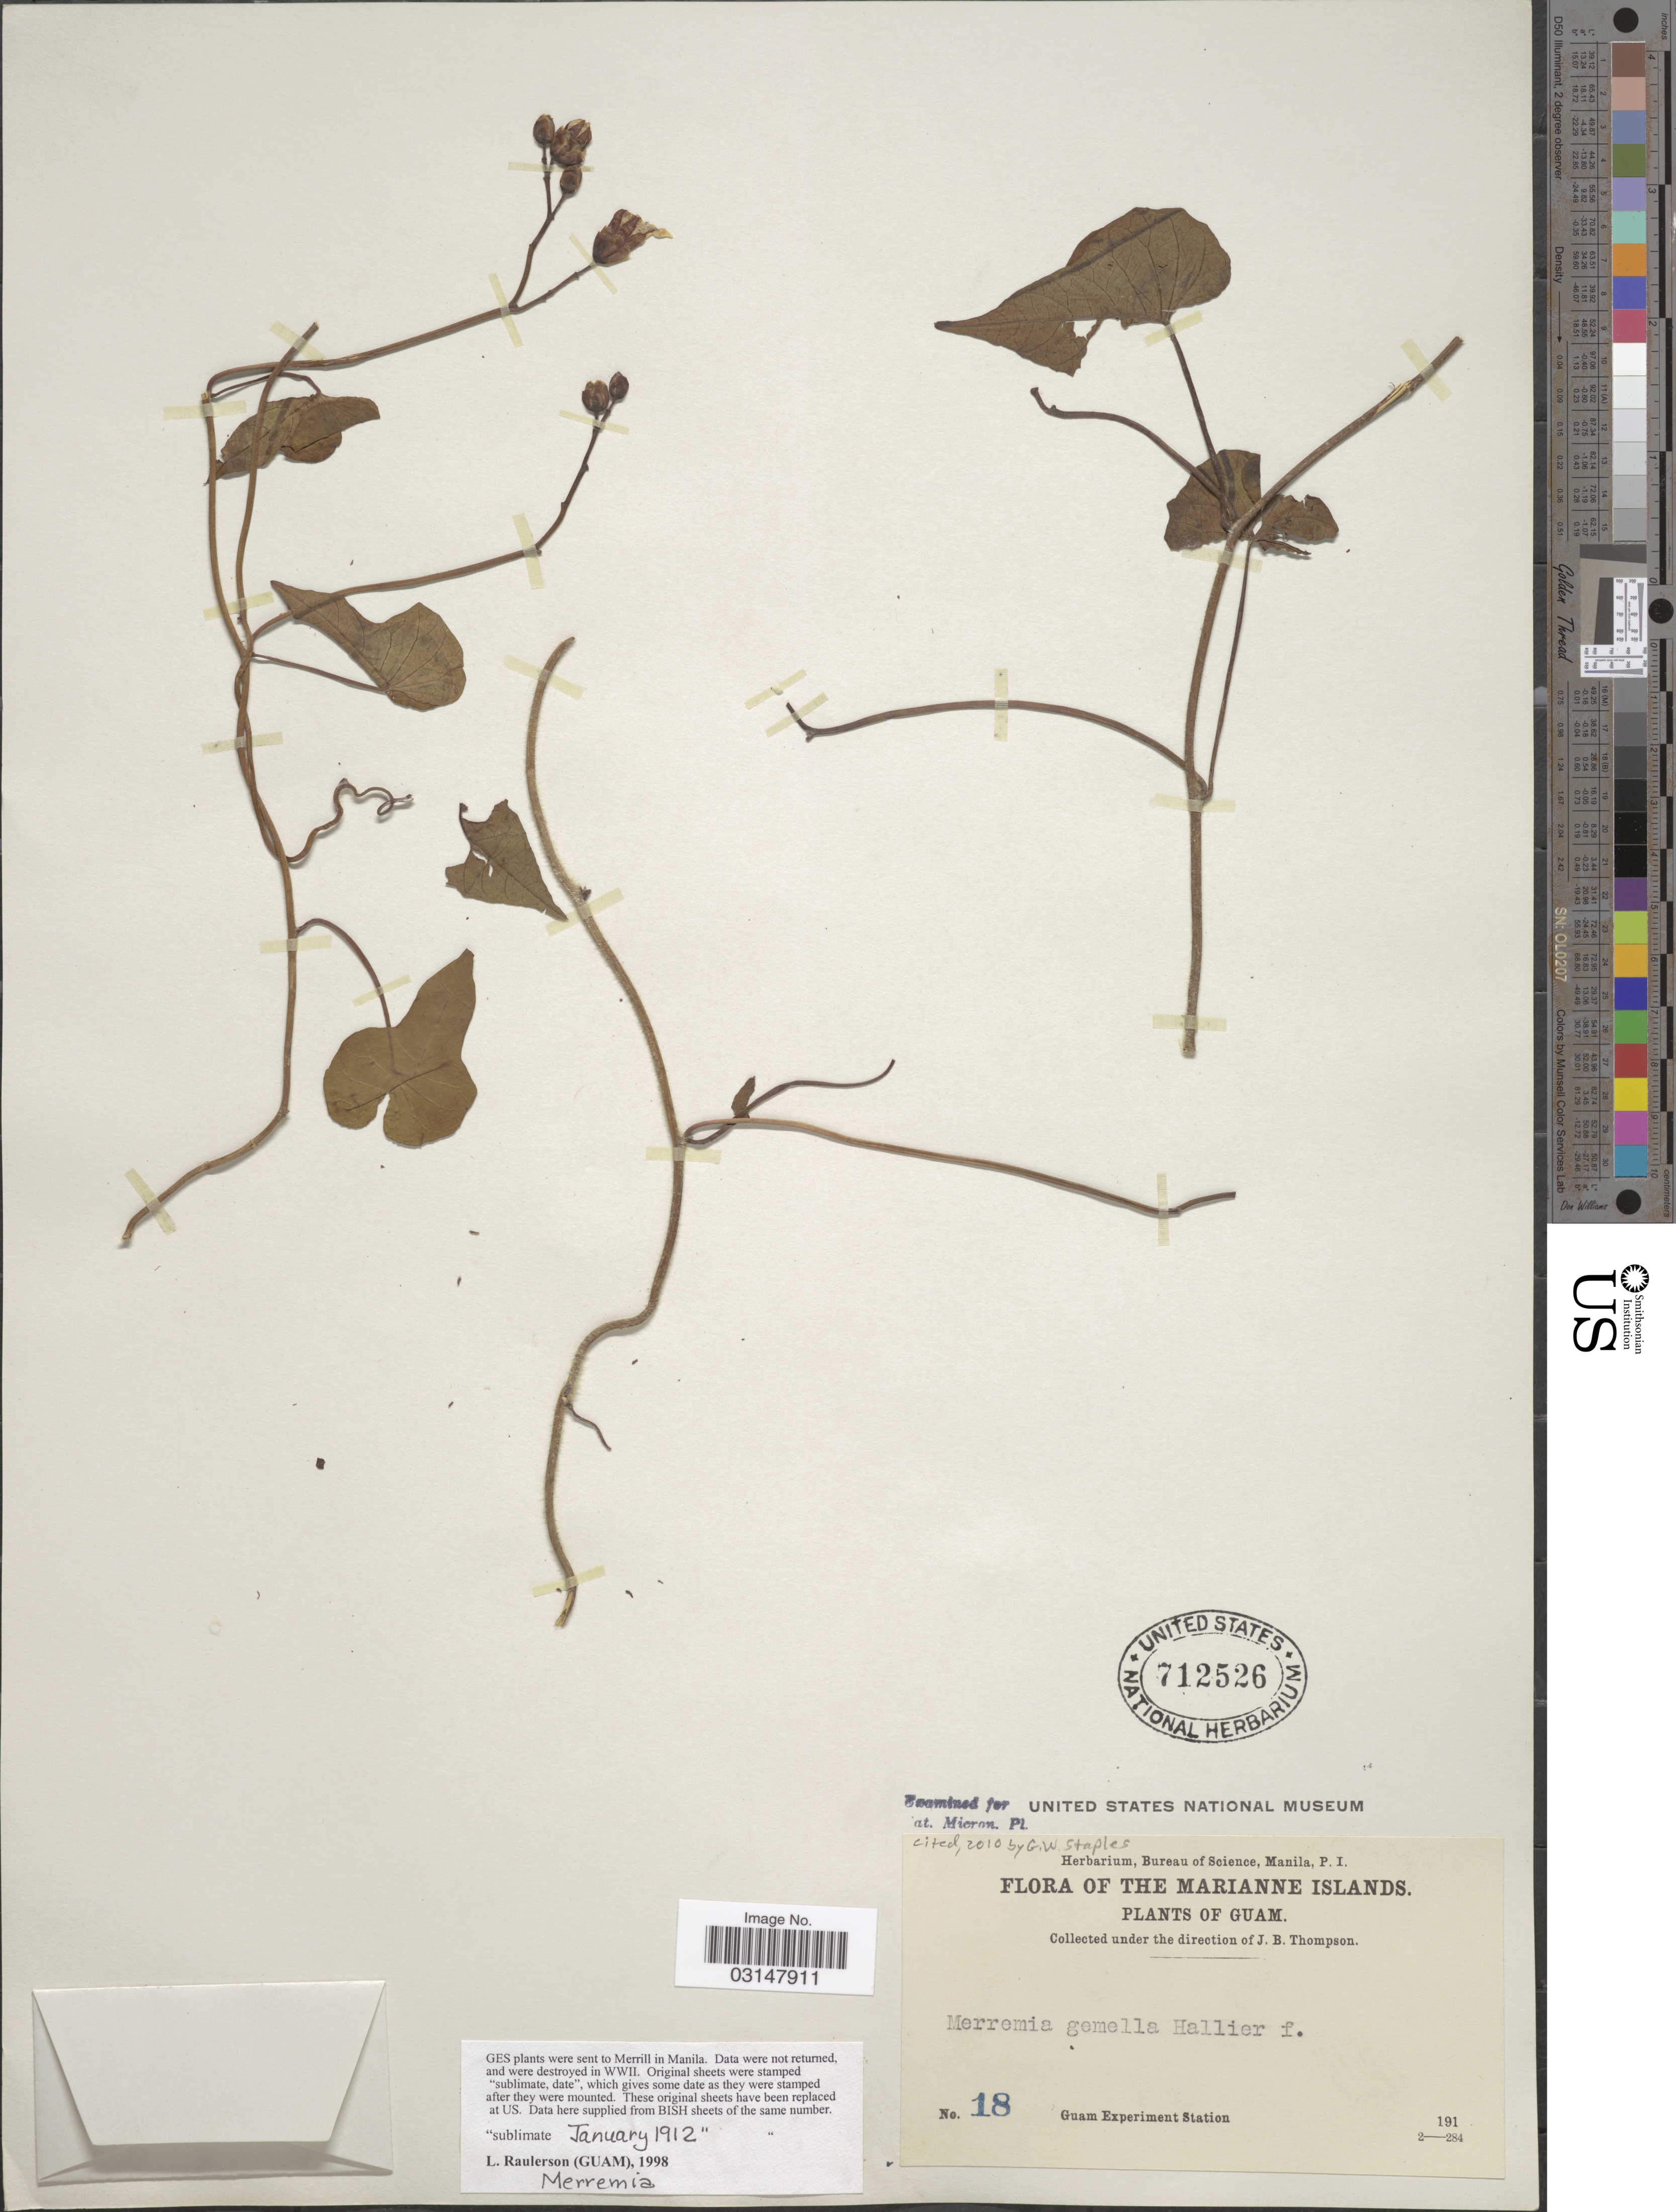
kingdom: Plantae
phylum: Tracheophyta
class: Magnoliopsida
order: Solanales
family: Convolvulaceae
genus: Merremia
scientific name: Merremia gemella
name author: (Burm. f.) Hallier f.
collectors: Guam Exp. Sta.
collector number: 18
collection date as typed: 191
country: Guam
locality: The Marianne Islands.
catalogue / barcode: US 712526